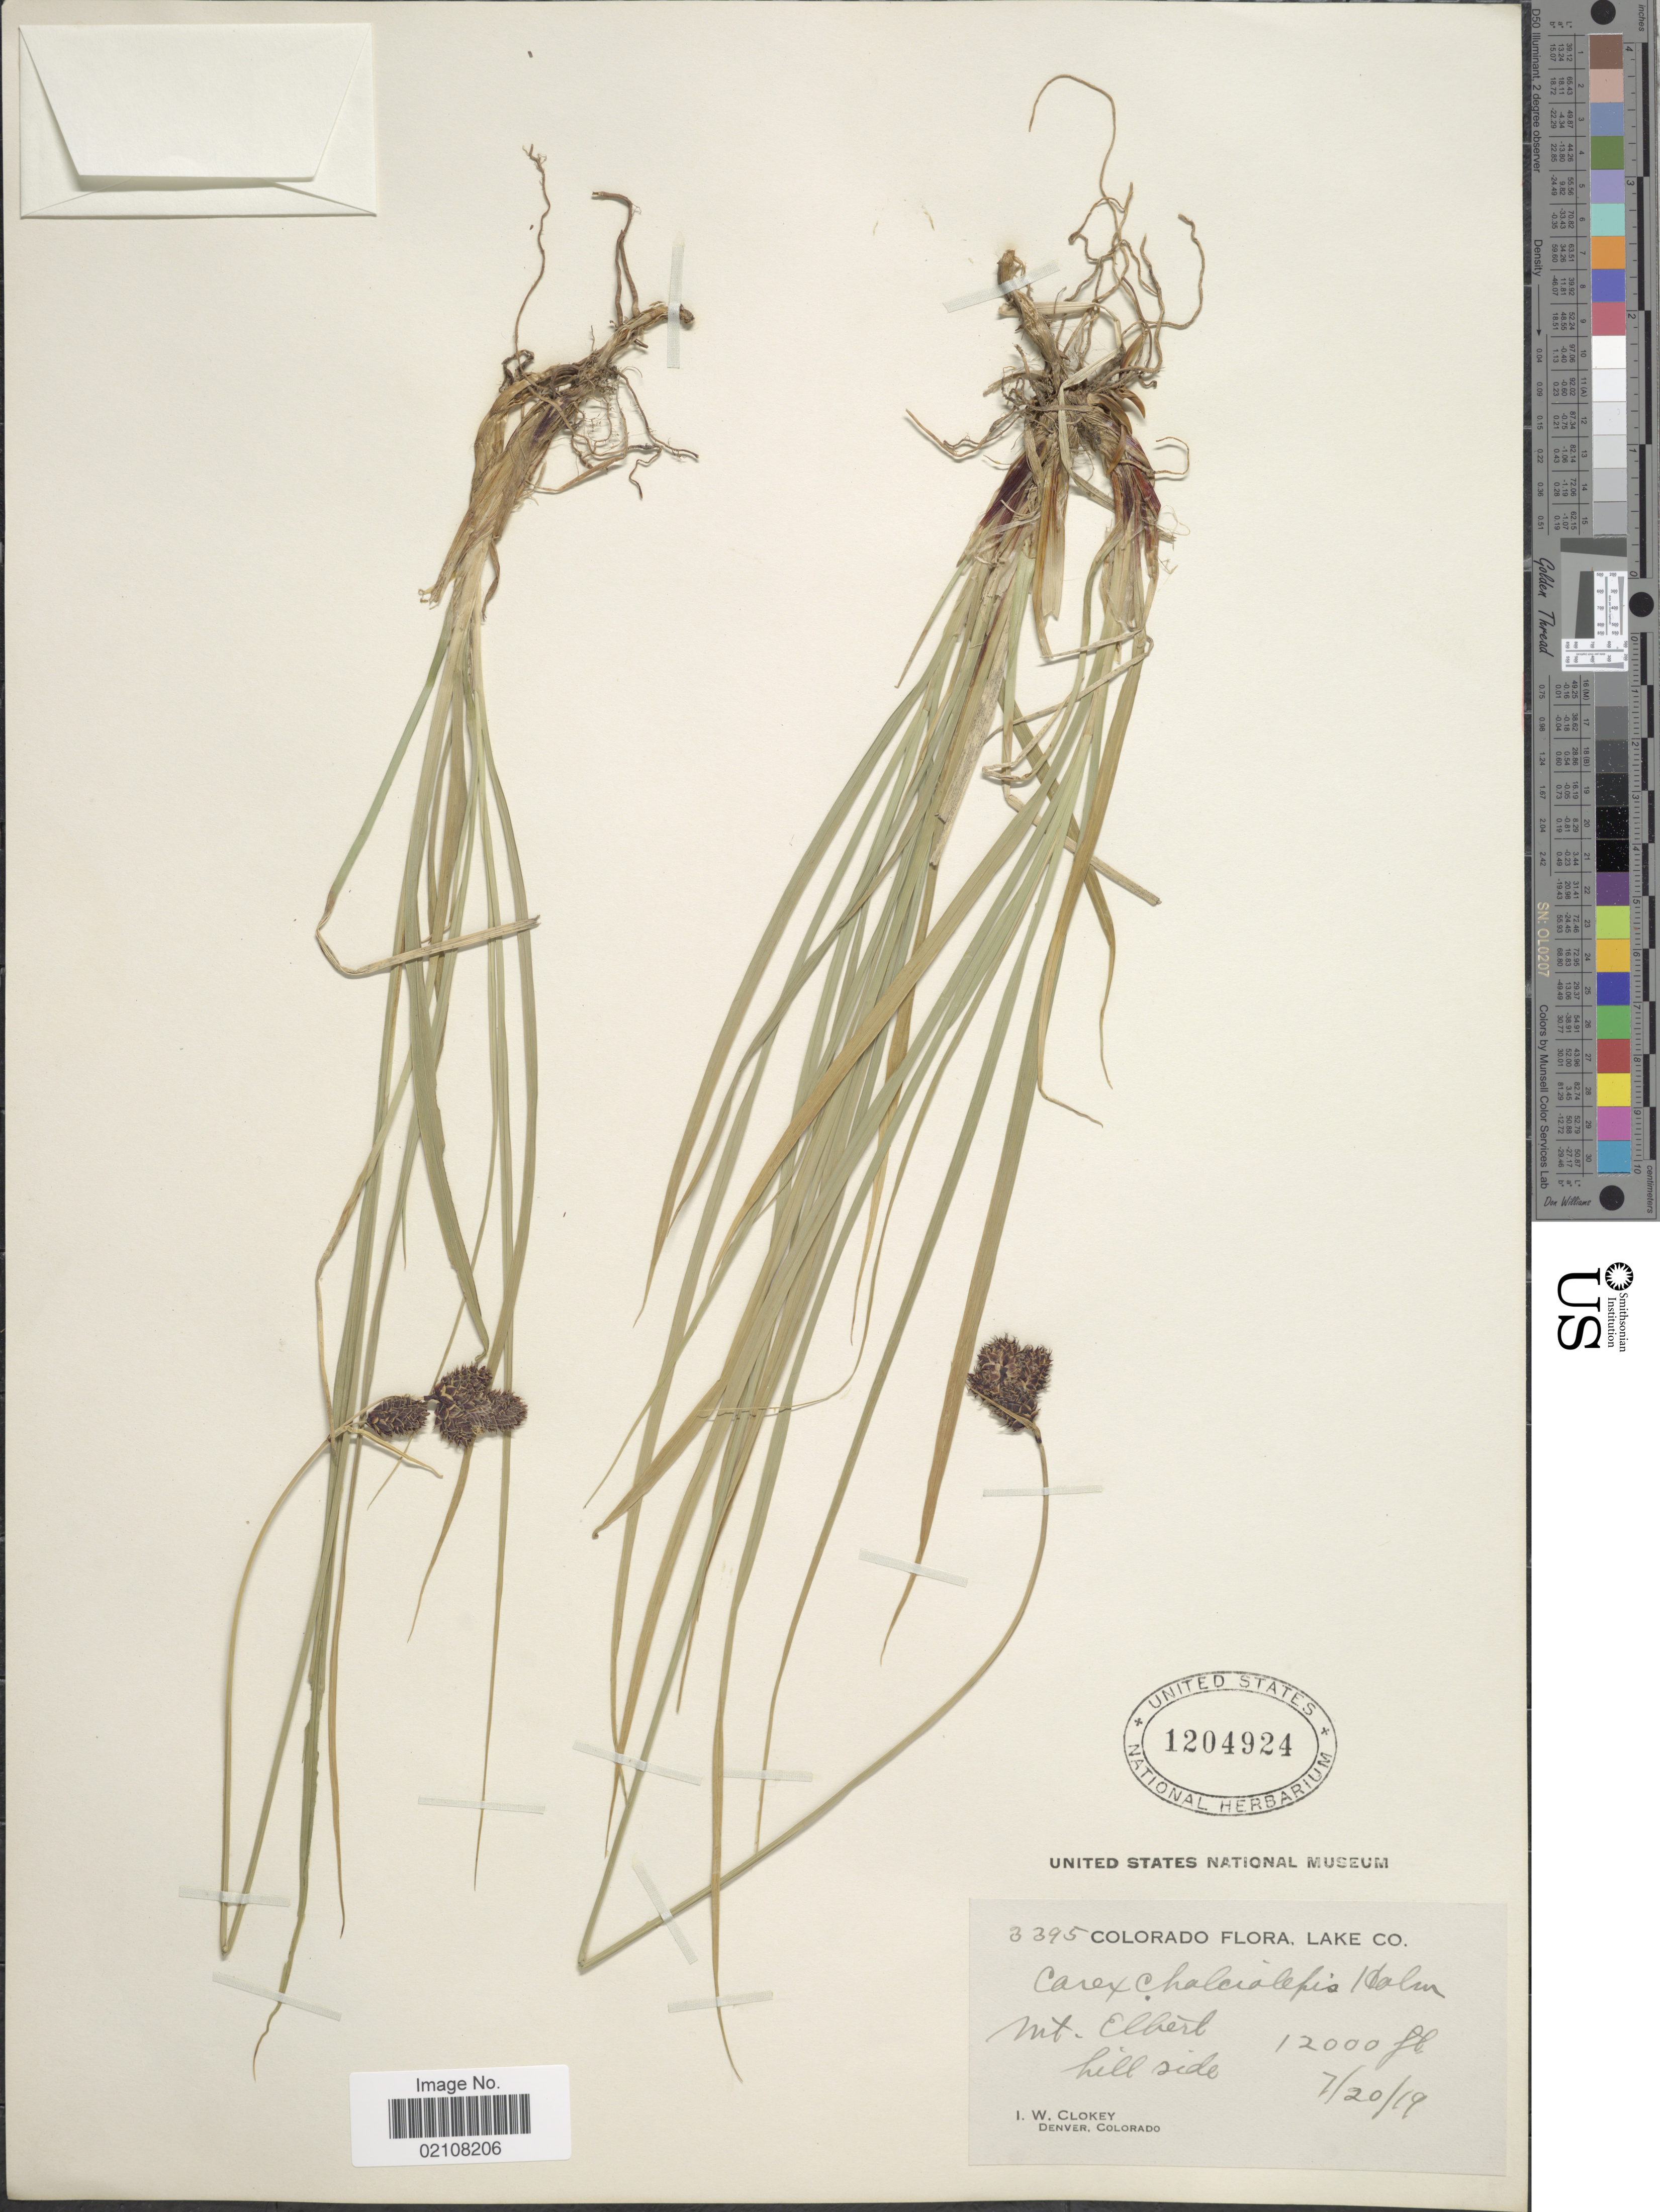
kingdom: Plantae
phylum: Tracheophyta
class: Liliopsida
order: Poales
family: Cyperaceae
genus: Carex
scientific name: Carex chalciolepis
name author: Holm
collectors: I. W. Clokey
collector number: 3395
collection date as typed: Transcribed d/m/y: 20/7/19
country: United States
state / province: Colorado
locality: Lake Co., Mt. Elbert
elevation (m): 3658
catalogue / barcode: US 1204924